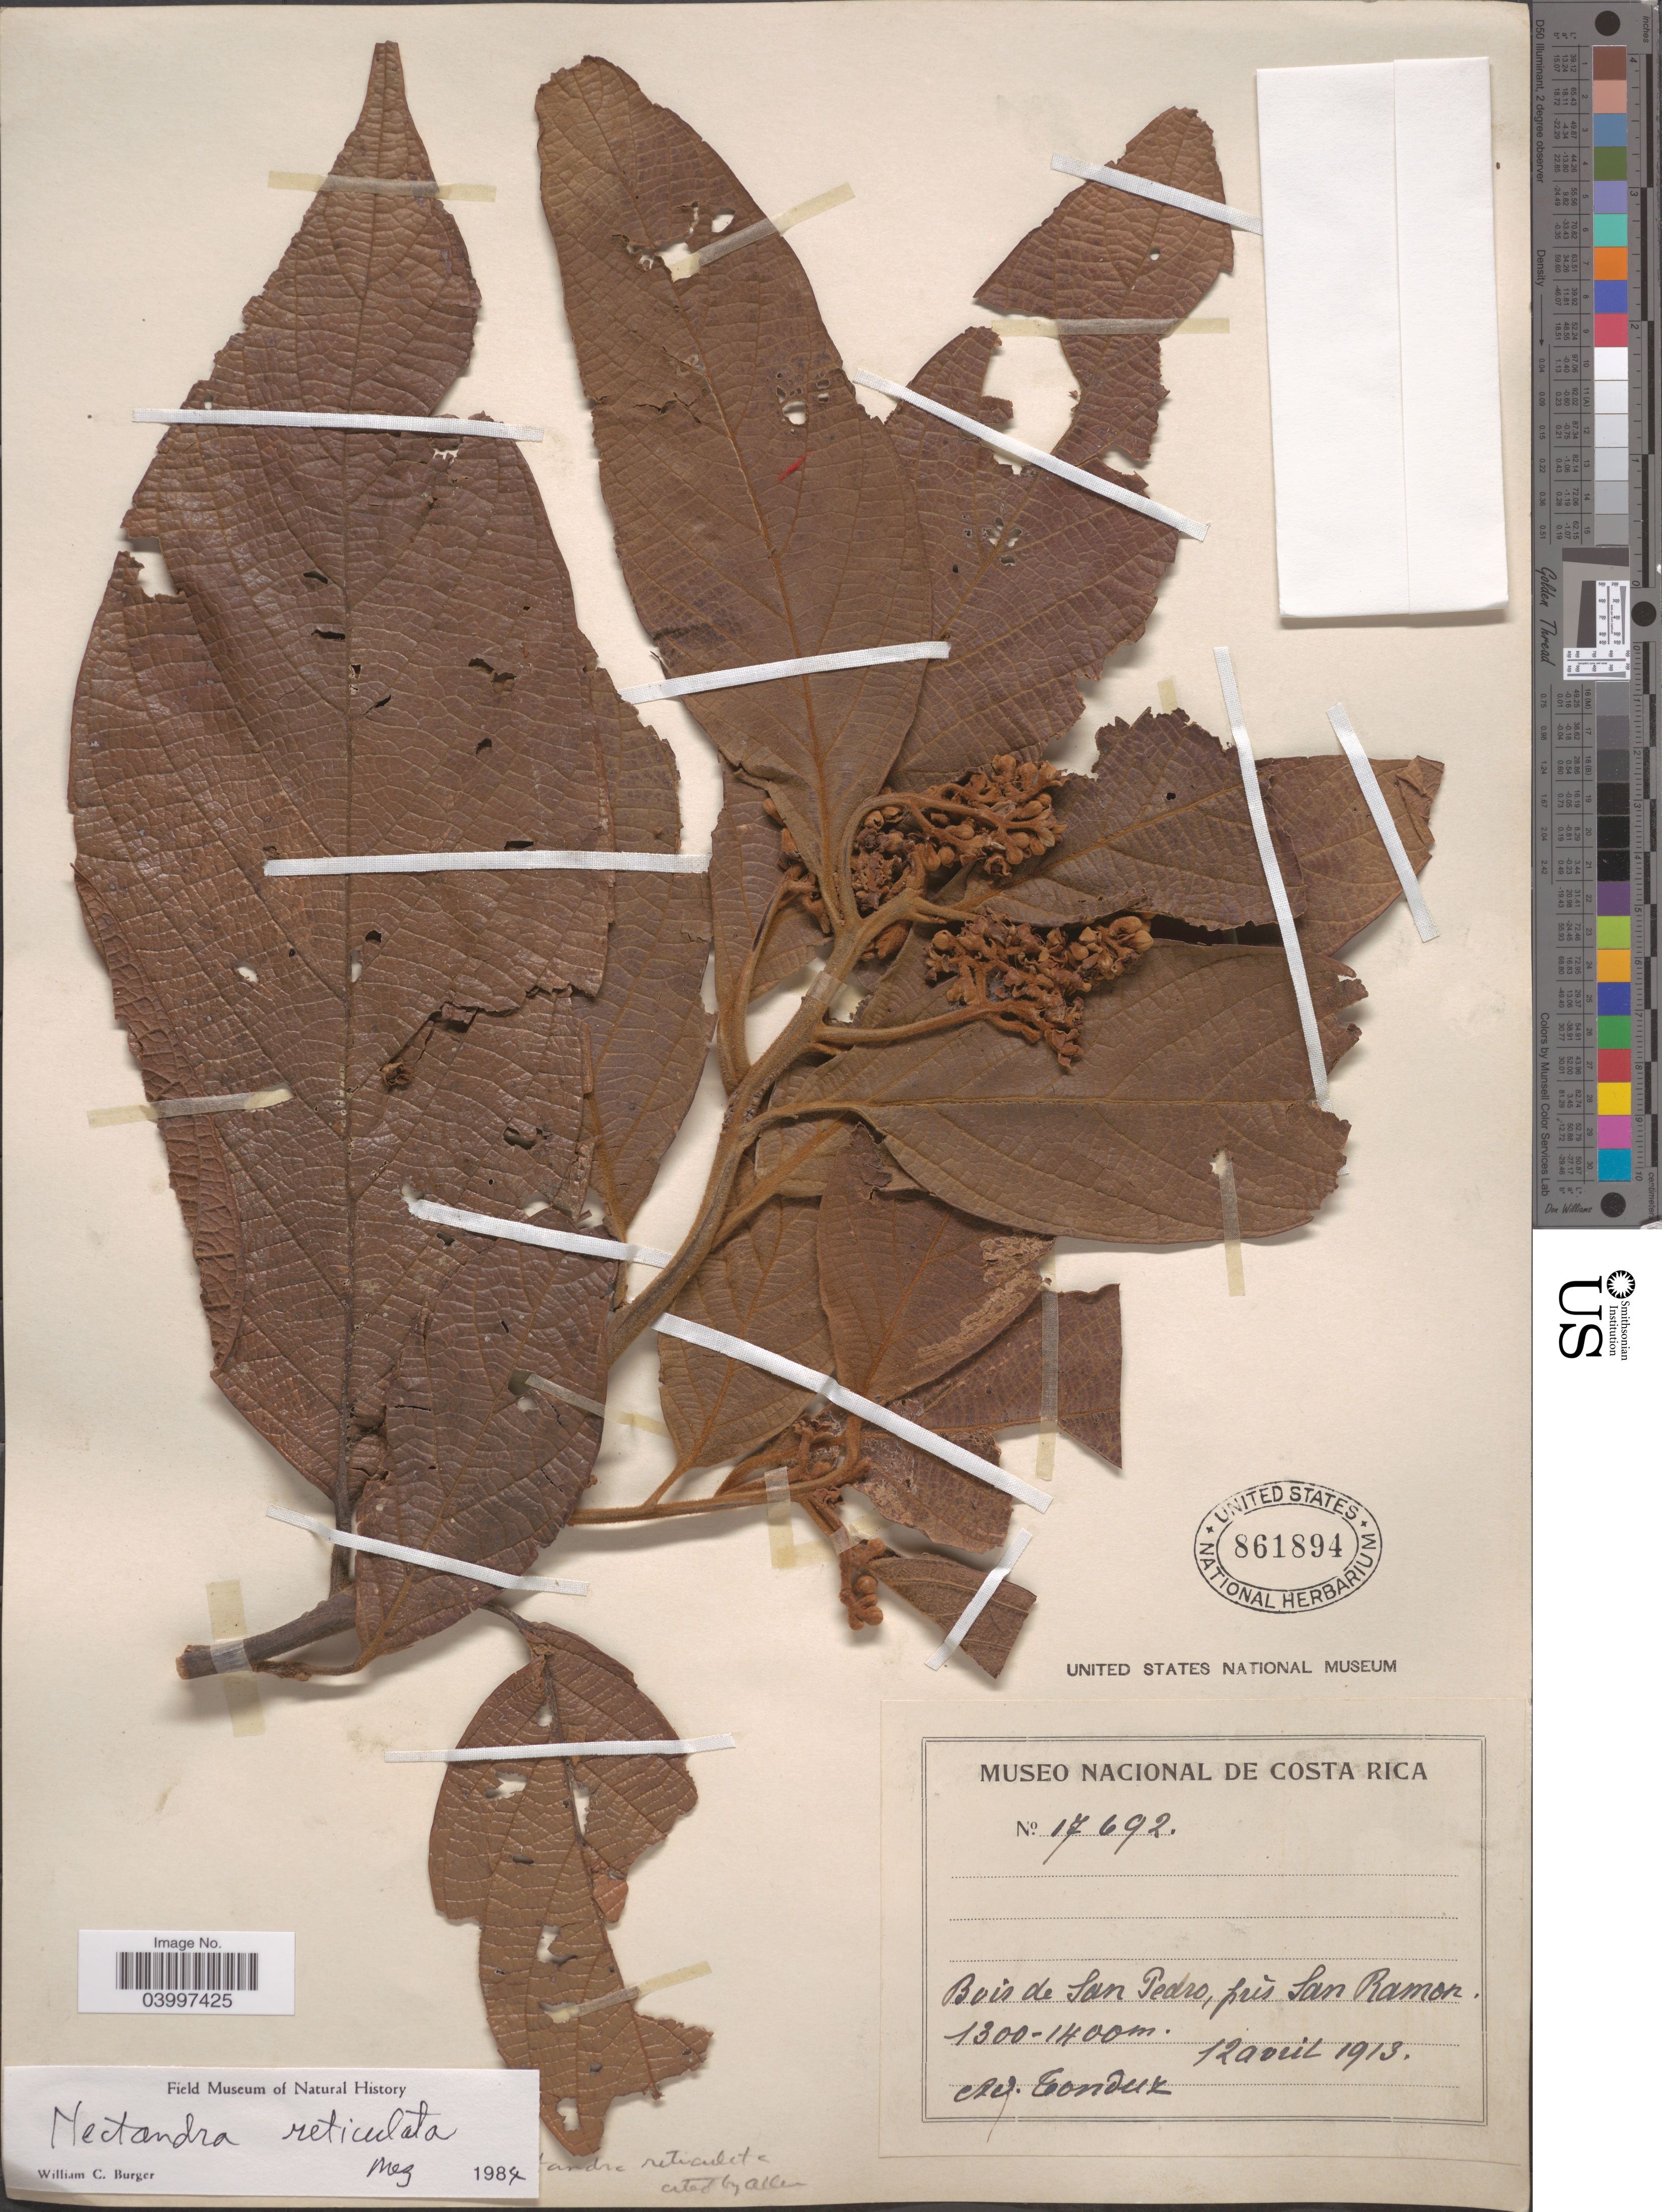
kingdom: Plantae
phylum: Tracheophyta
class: Magnoliopsida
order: Laurales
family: Lauraceae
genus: Nectandra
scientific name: Nectandra reticulata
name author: (Ruiz & Pav.) Mez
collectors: A. Tonduz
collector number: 17692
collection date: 1913-08-12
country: Costa Rica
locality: Bois de San Pedro, prés San Ramon.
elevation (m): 1300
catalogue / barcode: US 861894